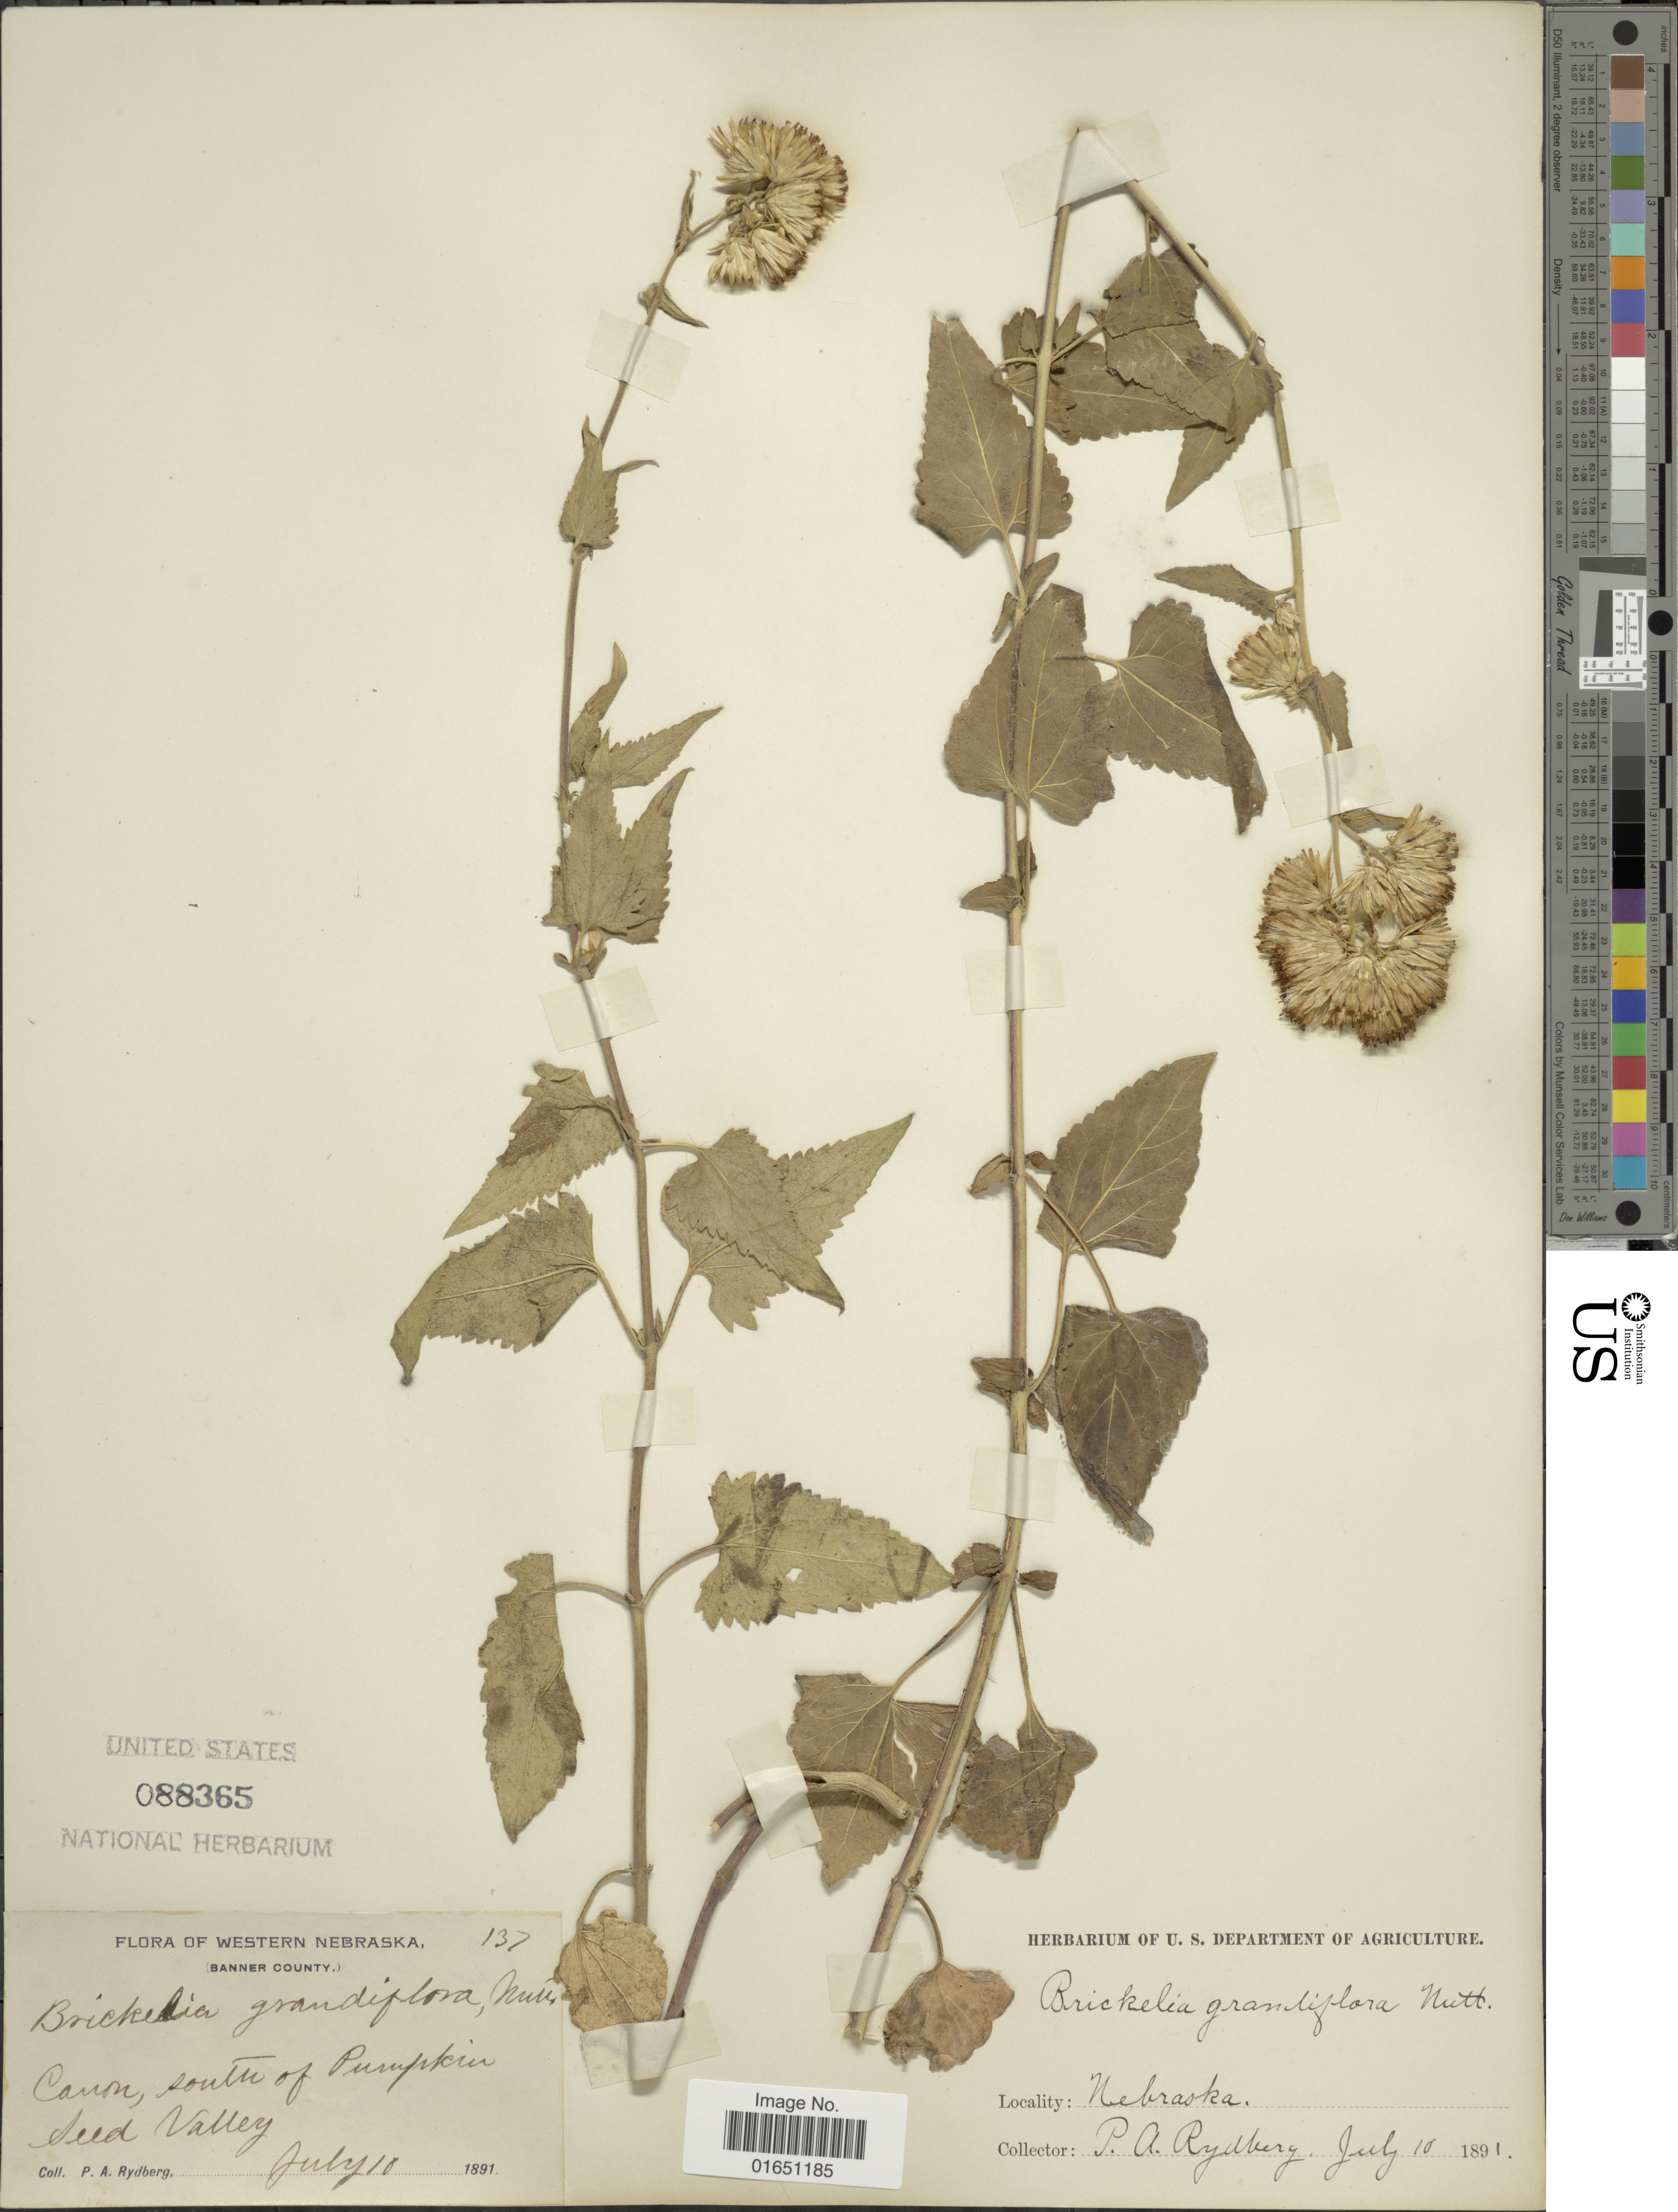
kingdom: Plantae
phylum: Tracheophyta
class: Magnoliopsida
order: Asterales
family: Asteraceae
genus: Brickellia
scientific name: Brickellia grandiflora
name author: (Hook.) Nutt.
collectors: P. A. Rydberg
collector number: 137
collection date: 1891-07-10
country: United States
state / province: Nebraska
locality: Western Nebraska (Banner County), Canon, south of Pumpkin Seed Valley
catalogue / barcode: US 88365